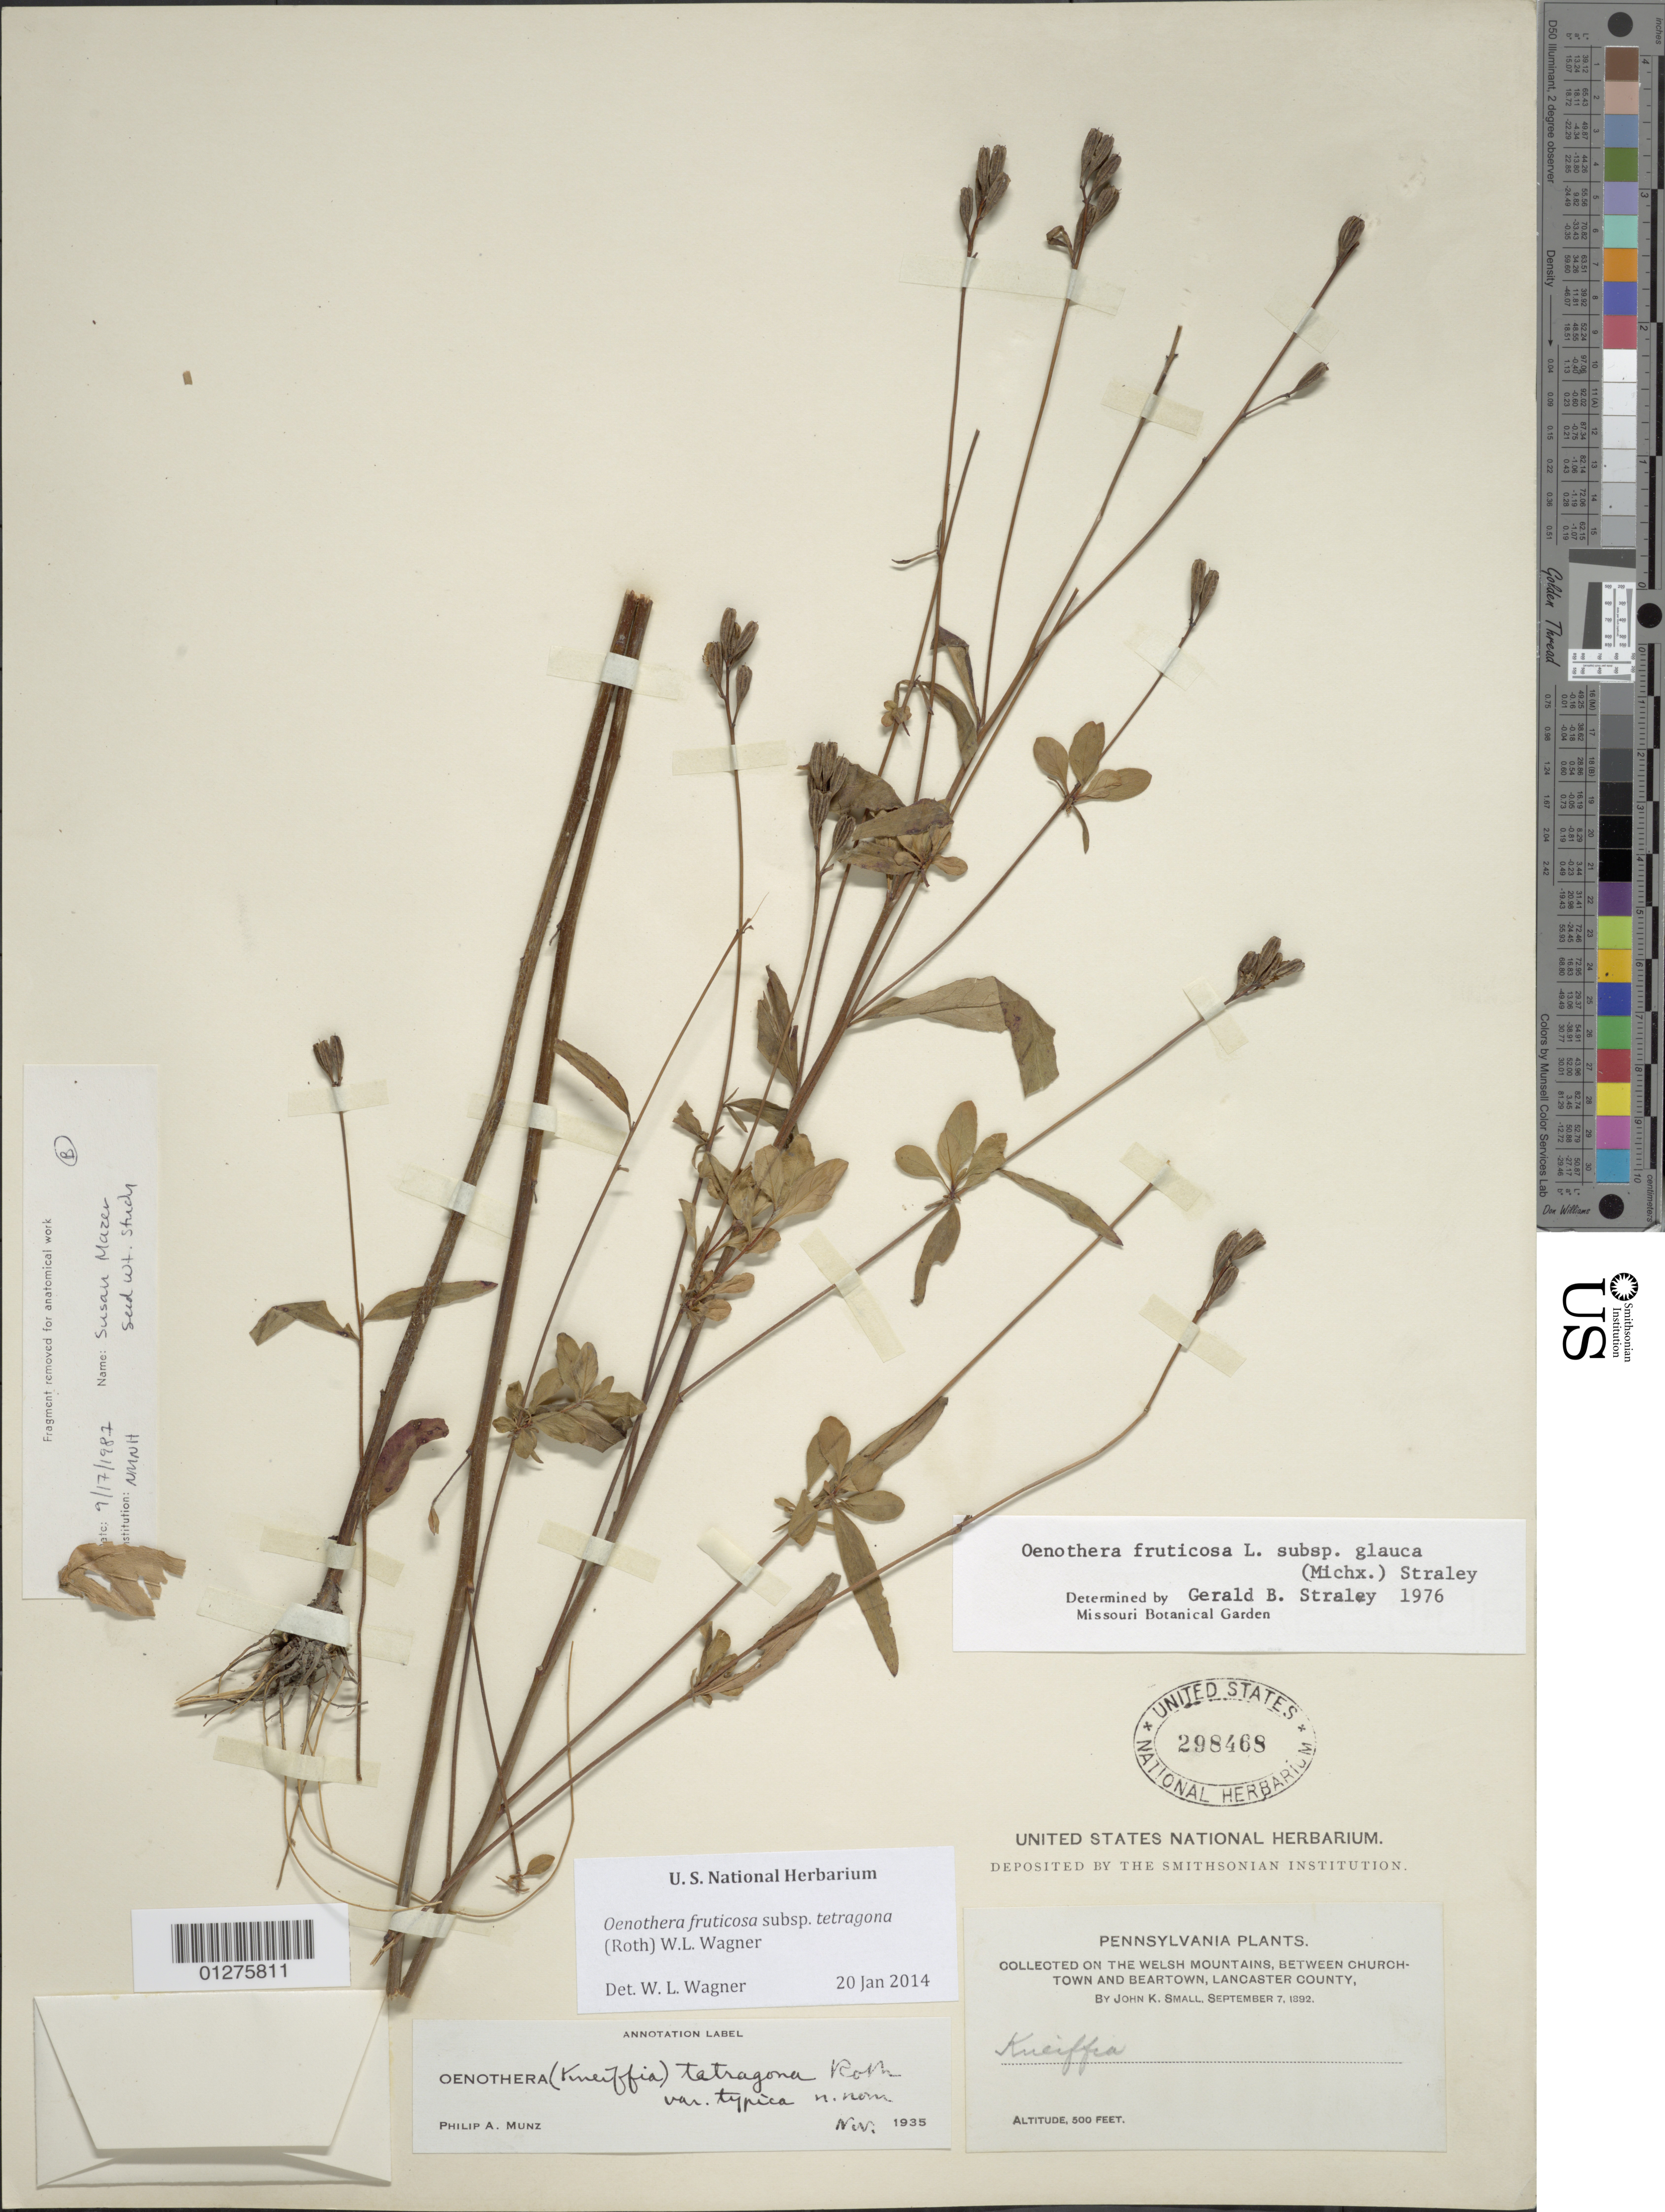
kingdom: Plantae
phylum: Tracheophyta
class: Magnoliopsida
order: Myrtales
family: Onagraceae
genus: Oenothera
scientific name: Oenothera fruticosa subsp. tetragona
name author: (Roth) W.L. Wagner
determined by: Wagner, W. L., (BOT), Smithsonian Institution - National Museum of Natural History (UNITED STATES)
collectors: J. K. Small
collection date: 1892-09-07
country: United States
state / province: Pennsylvania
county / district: Lancaster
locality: Welsh Mts. Between Churchtown and Beartown.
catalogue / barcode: US 298468